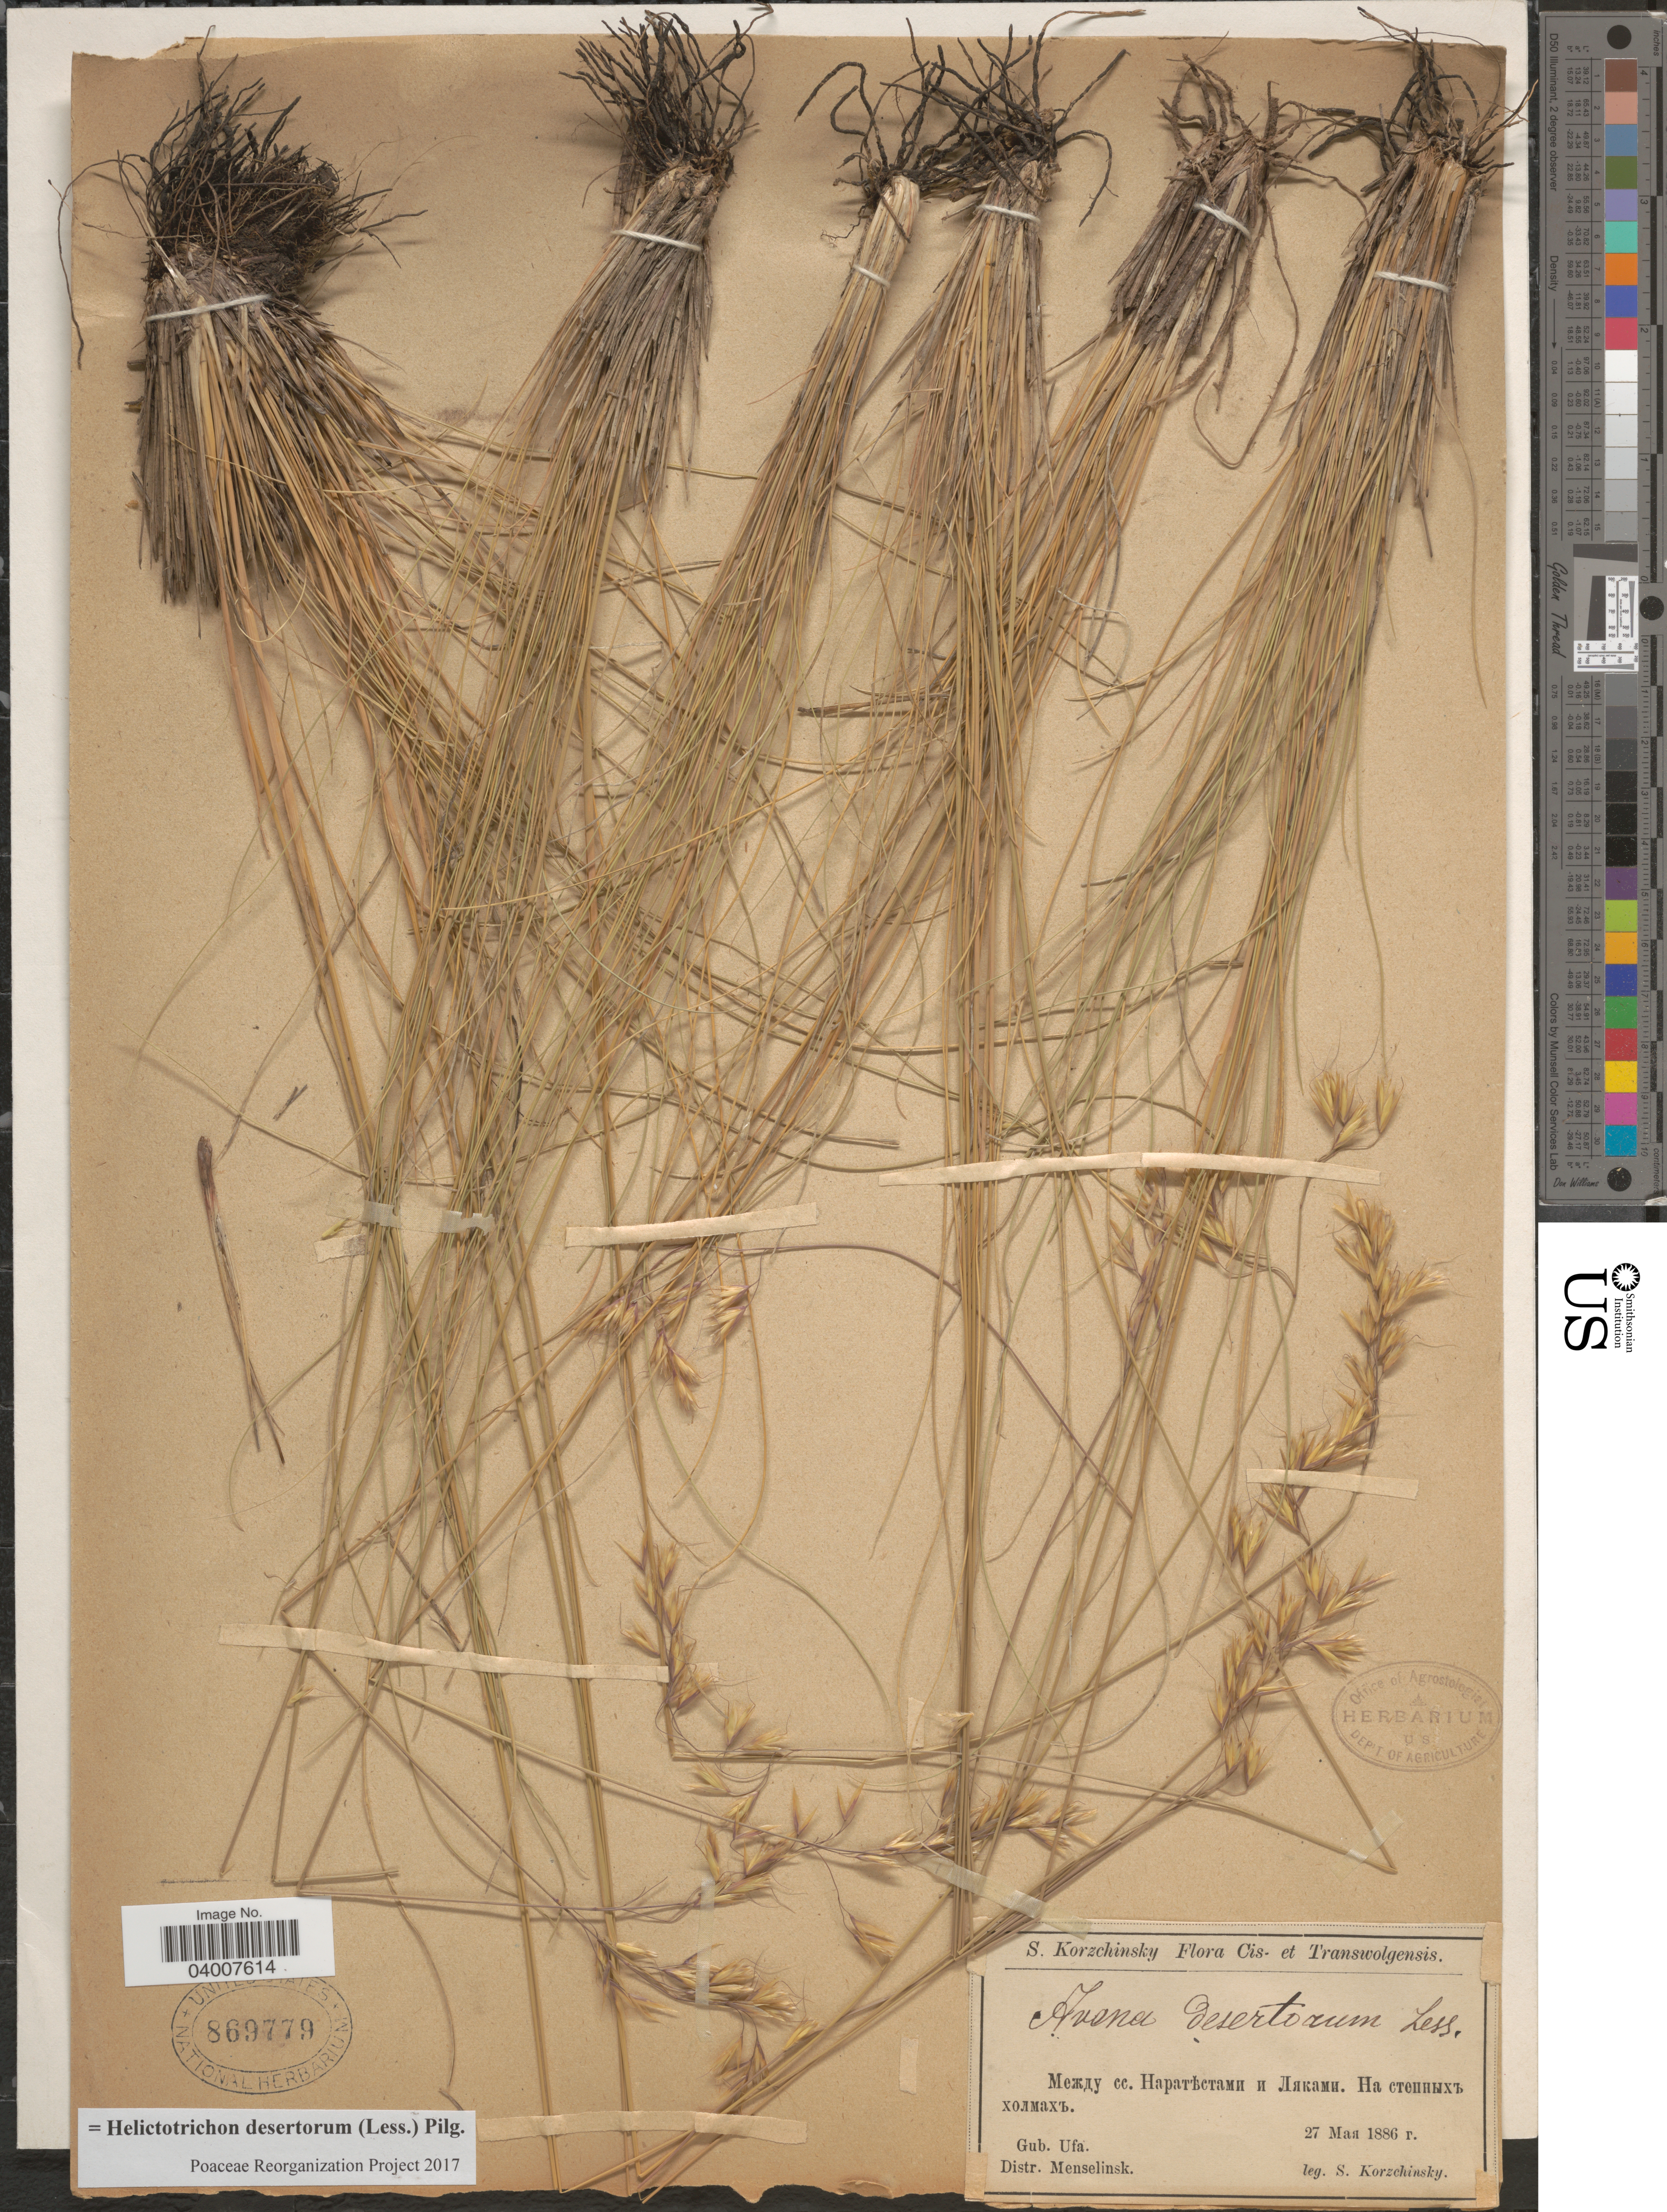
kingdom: Plantae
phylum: Tracheophyta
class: Liliopsida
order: Poales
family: Poaceae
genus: Helictotrichon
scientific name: Helictotrichon desertorum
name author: (Less.) Pilg.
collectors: S. Korzchinsky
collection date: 1886-03-27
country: Russian Federation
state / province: Tatarstan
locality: Cis- et Transwolgensis. X. Gub. Ufa. Distr. Menselinsk.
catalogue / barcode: US 869779